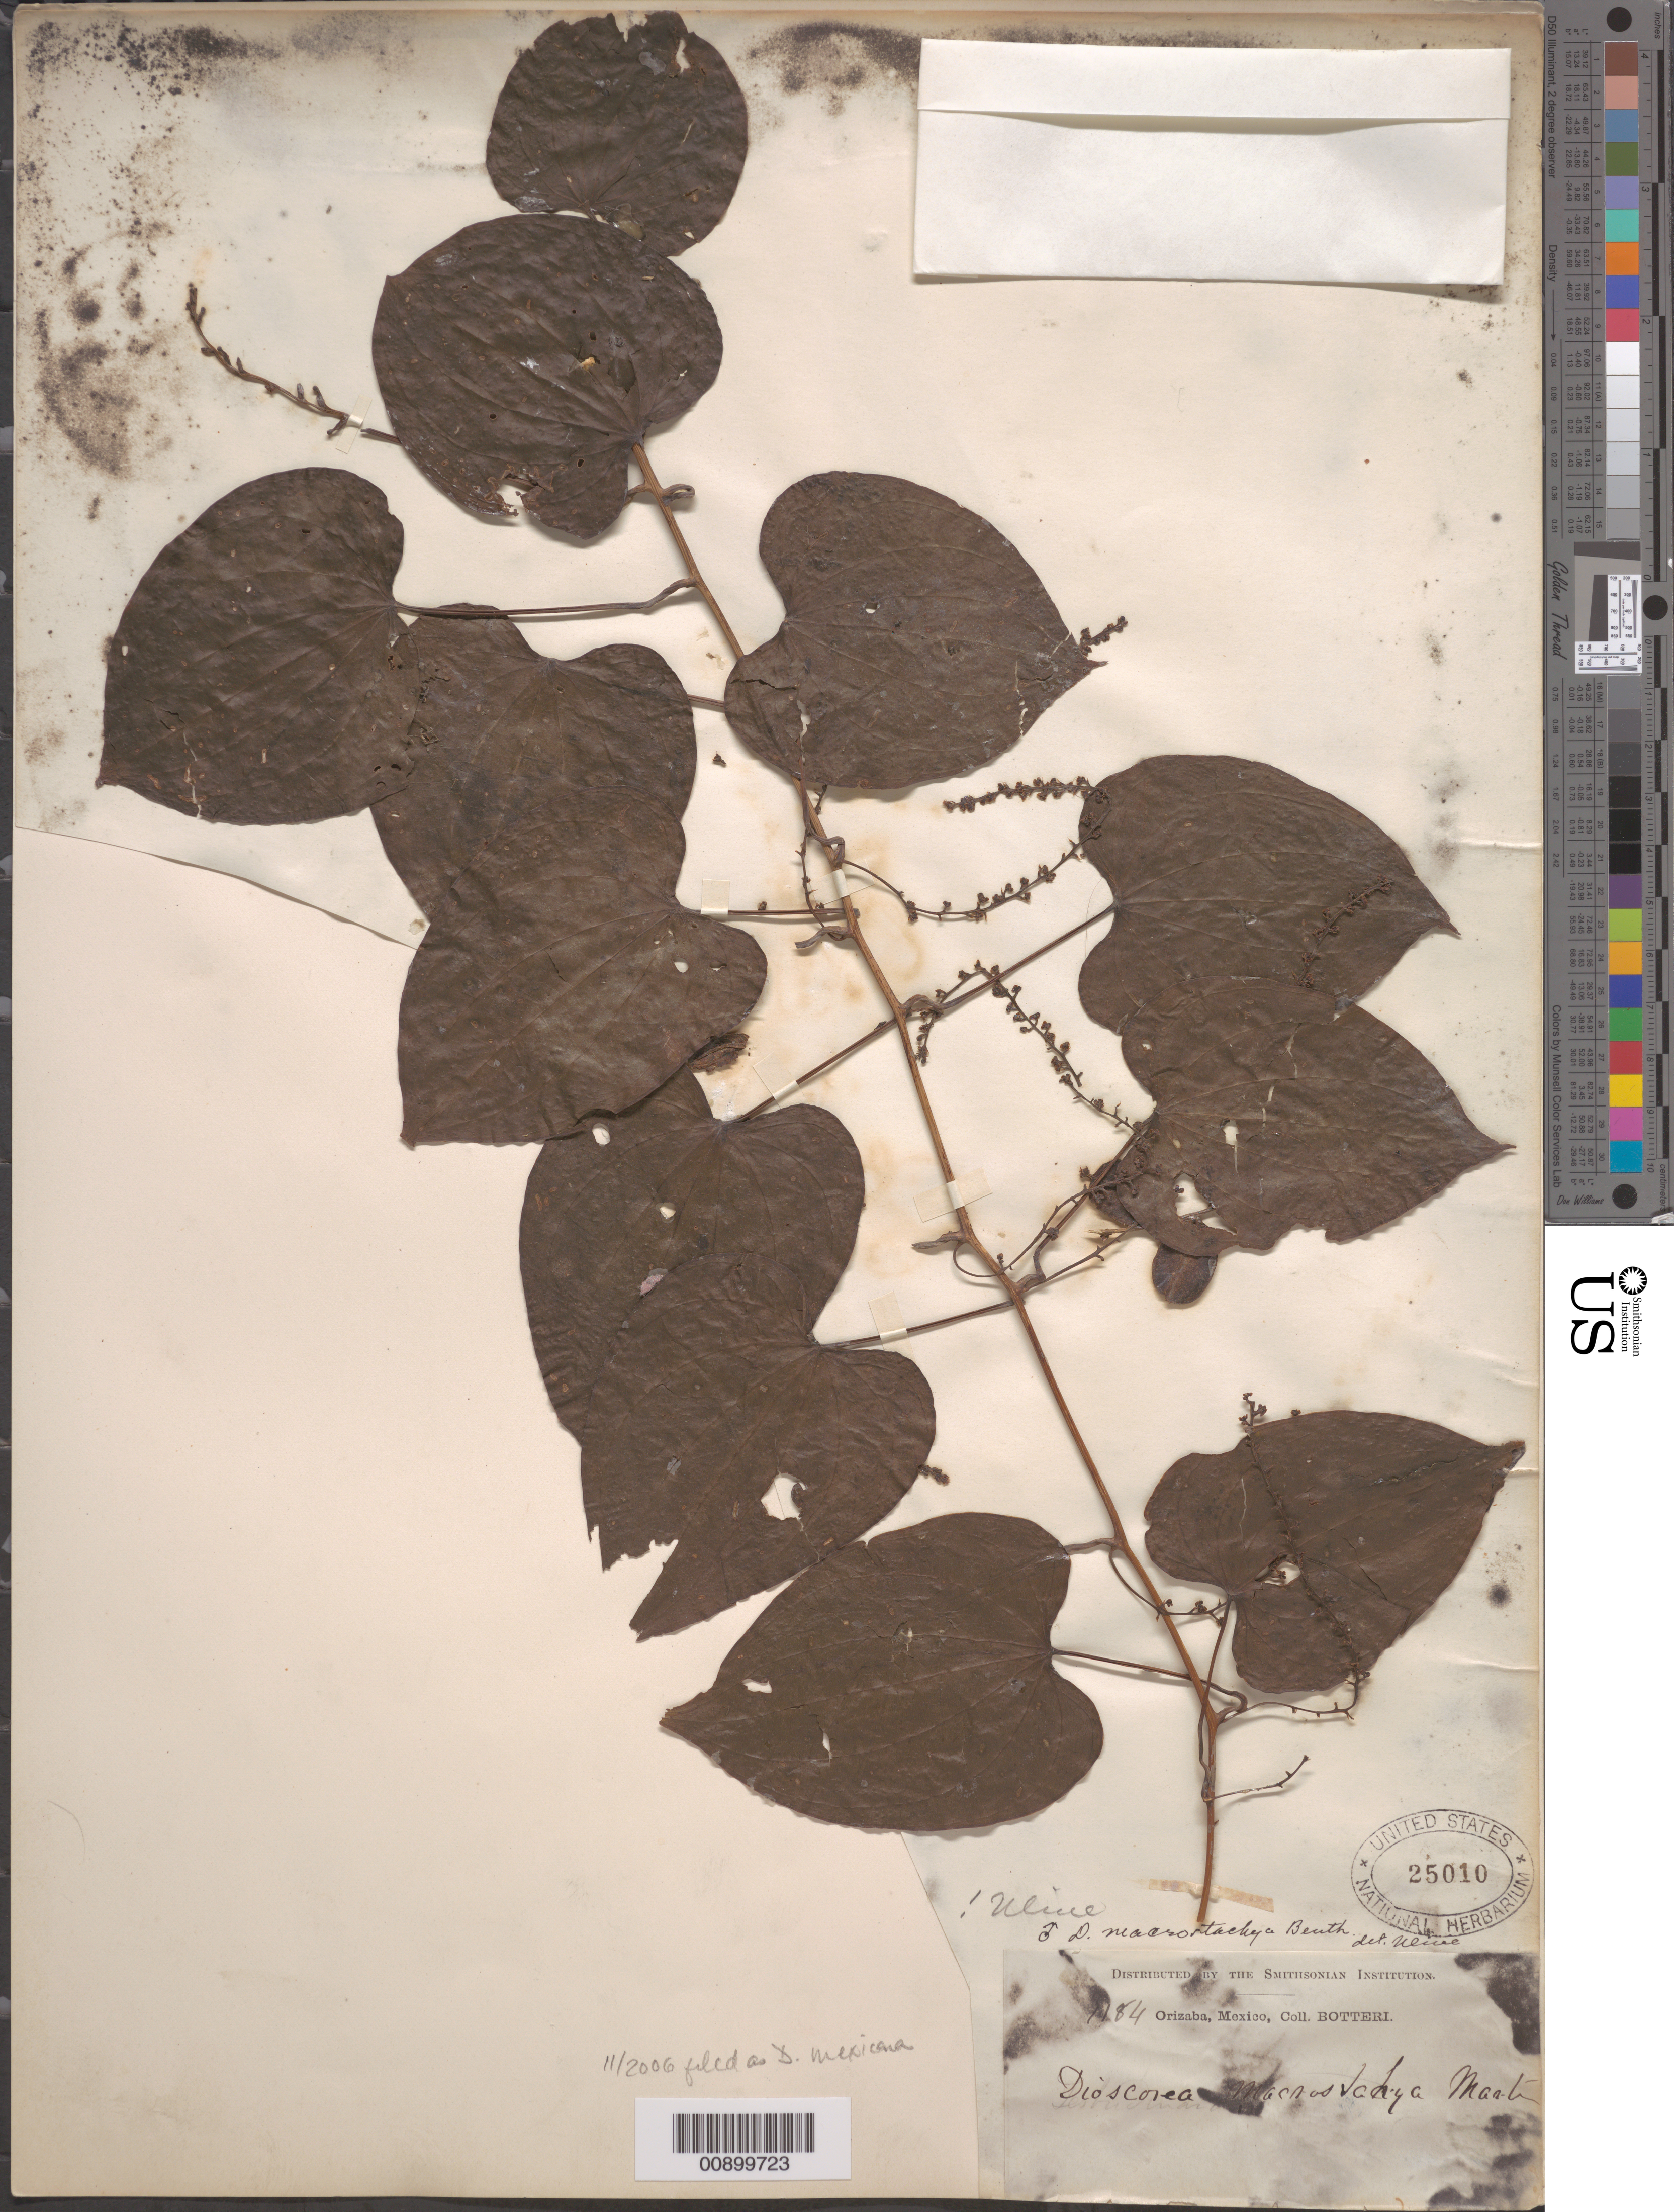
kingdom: Plantae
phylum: Tracheophyta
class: Liliopsida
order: Dioscoreales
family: Dioscoreaceae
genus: Dioscorea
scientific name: Dioscorea mexicana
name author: Scheidw.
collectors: M. Botteri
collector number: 1184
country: Mexico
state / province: Veracruz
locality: Orizaba.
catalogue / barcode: US 25010